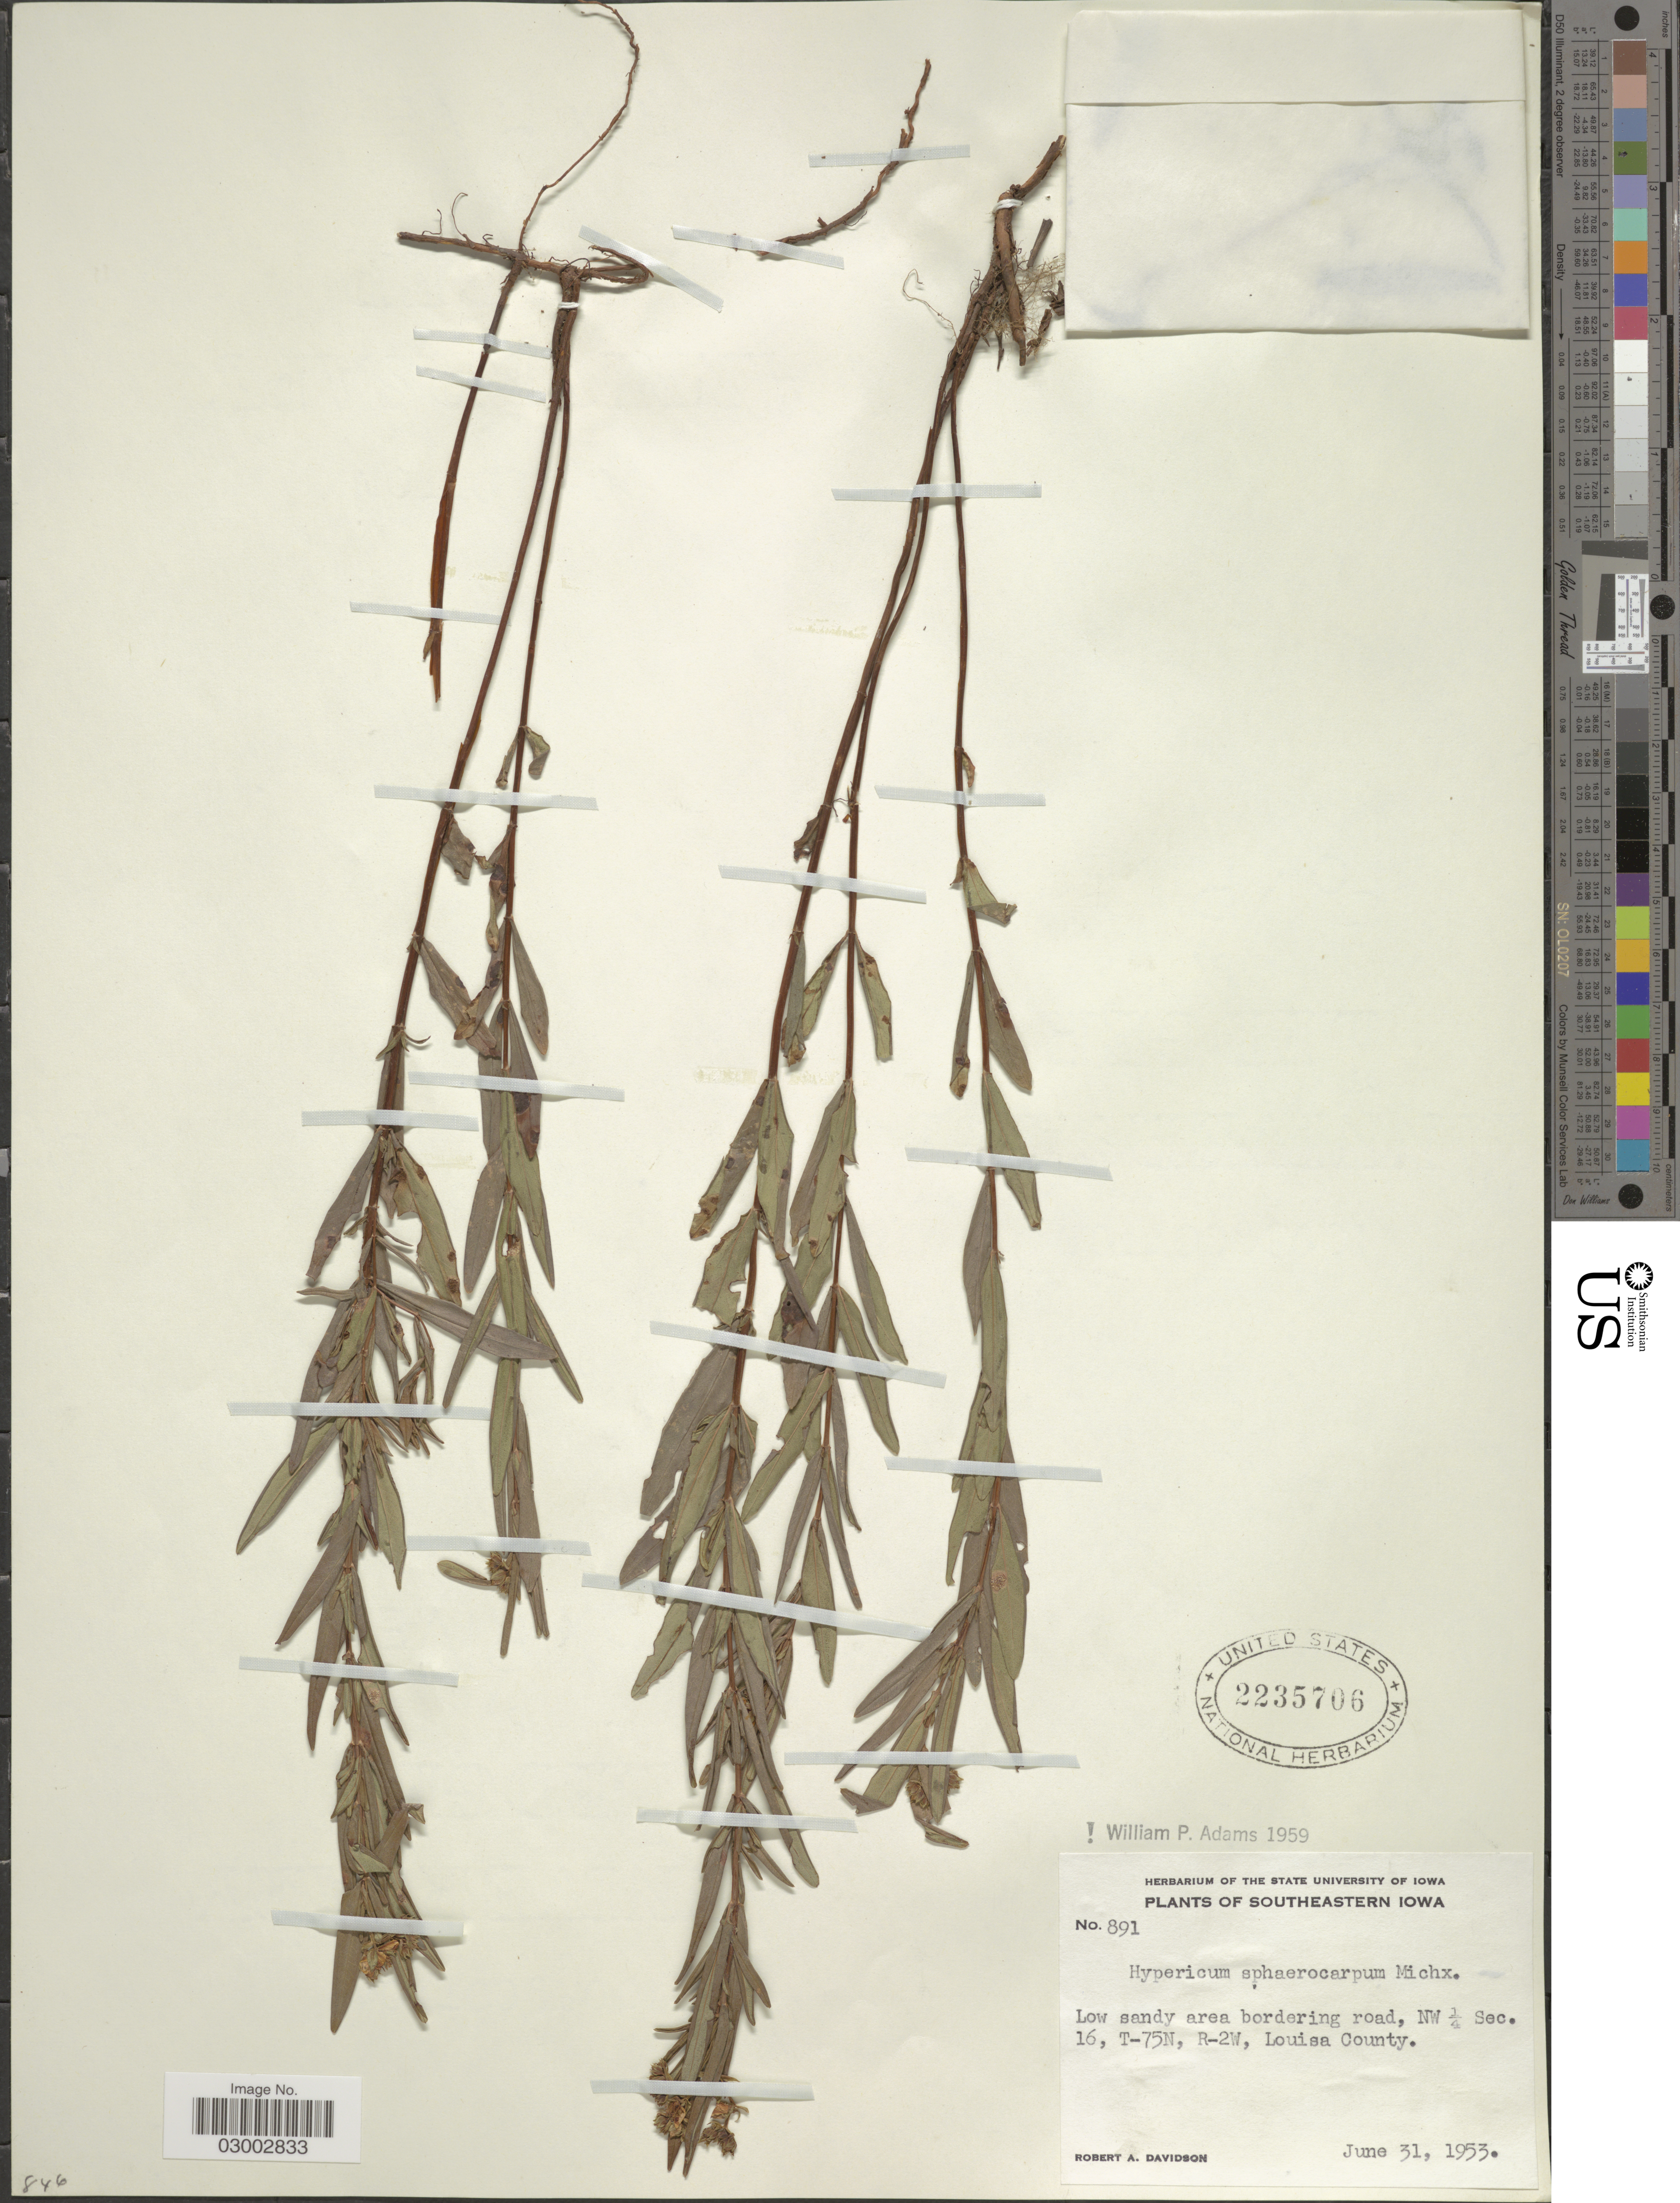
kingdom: Plantae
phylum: Tracheophyta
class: Magnoliopsida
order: Malpighiales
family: Hypericaceae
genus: Hypericum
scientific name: Hypericum sphaerocarpum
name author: Michx.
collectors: R. A. Davidson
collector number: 891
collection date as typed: Transcribed d/m/y: 31/6/1953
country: United States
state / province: Iowa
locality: Southern Iowa. Low sandy area bordering road, NW ¼ Sec. 16, T-75N, R-2W, Louisa County.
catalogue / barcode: US 2235706